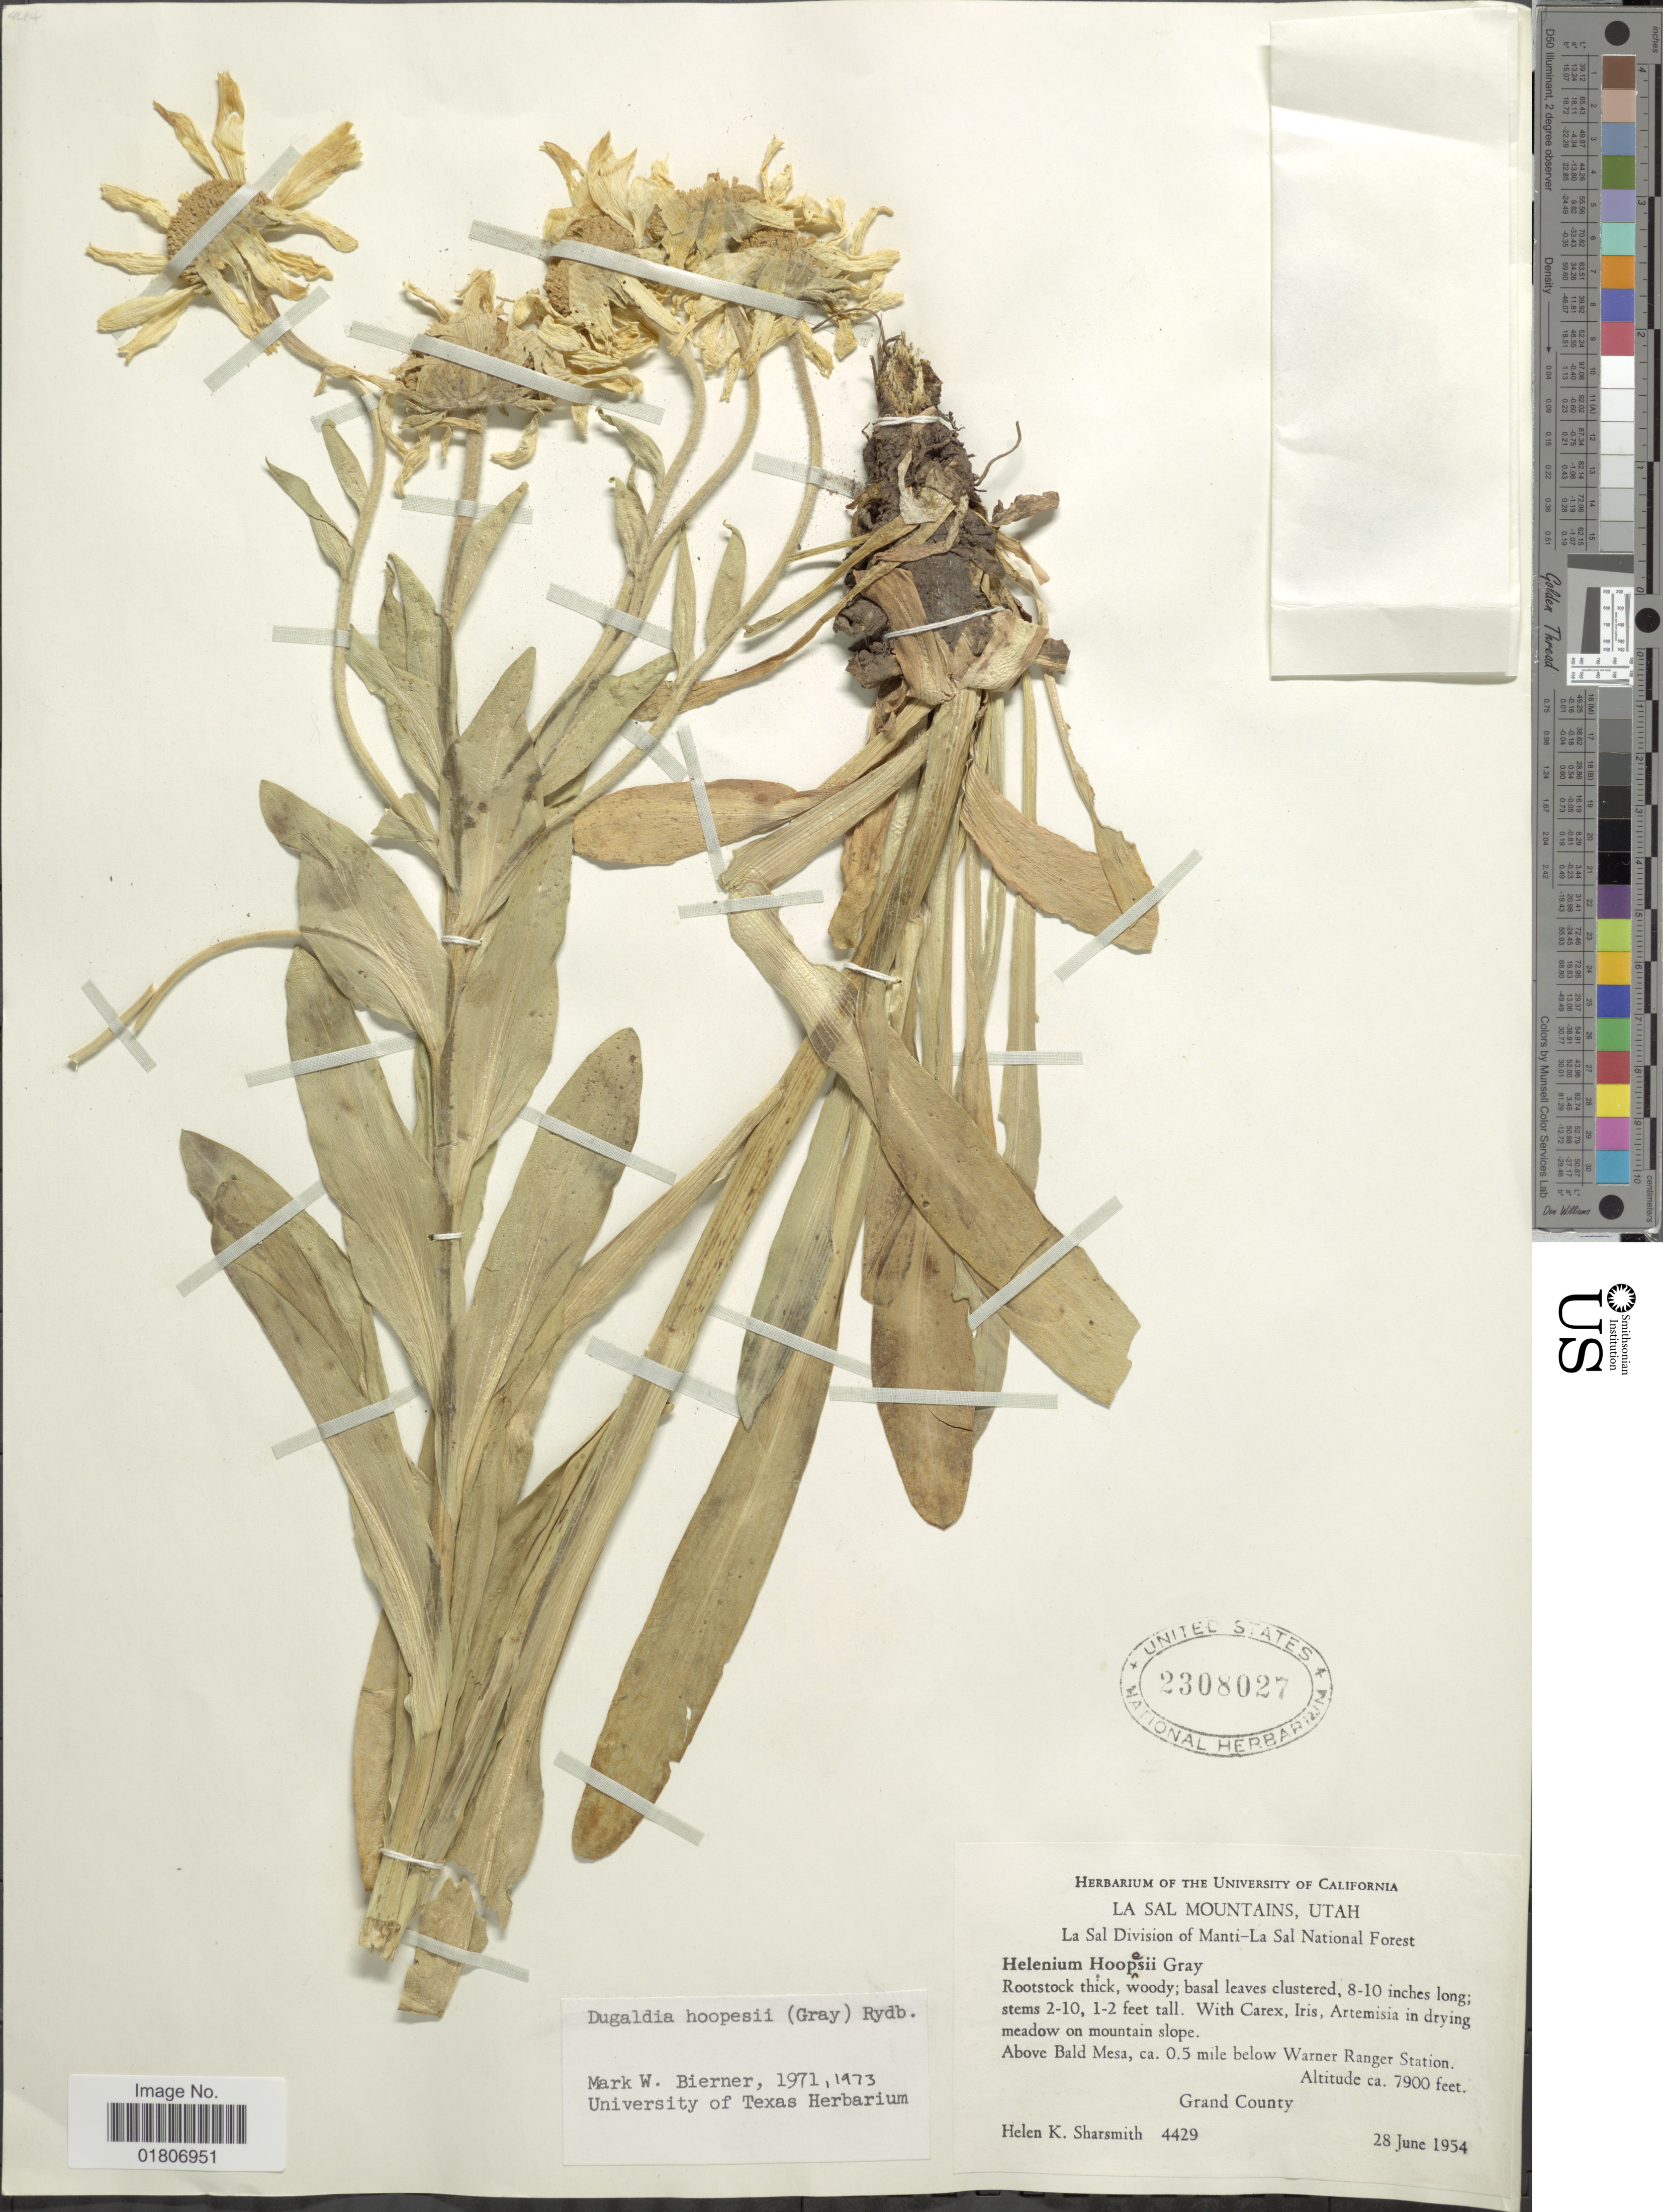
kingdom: Plantae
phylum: Tracheophyta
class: Magnoliopsida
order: Asterales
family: Asteraceae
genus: Dugaldia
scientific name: Dugaldia hoopesii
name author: (A. Gray) Rydb.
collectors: H. Sharsmith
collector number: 4429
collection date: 1954-06-28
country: United States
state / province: Utah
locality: La Sal Mountains. La Sal Division of Manti-La Sal National Forest. Above Bald Mesa, ca. 0.5 mile below Warner Ranger Station. Grand County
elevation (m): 2408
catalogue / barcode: US 2308027